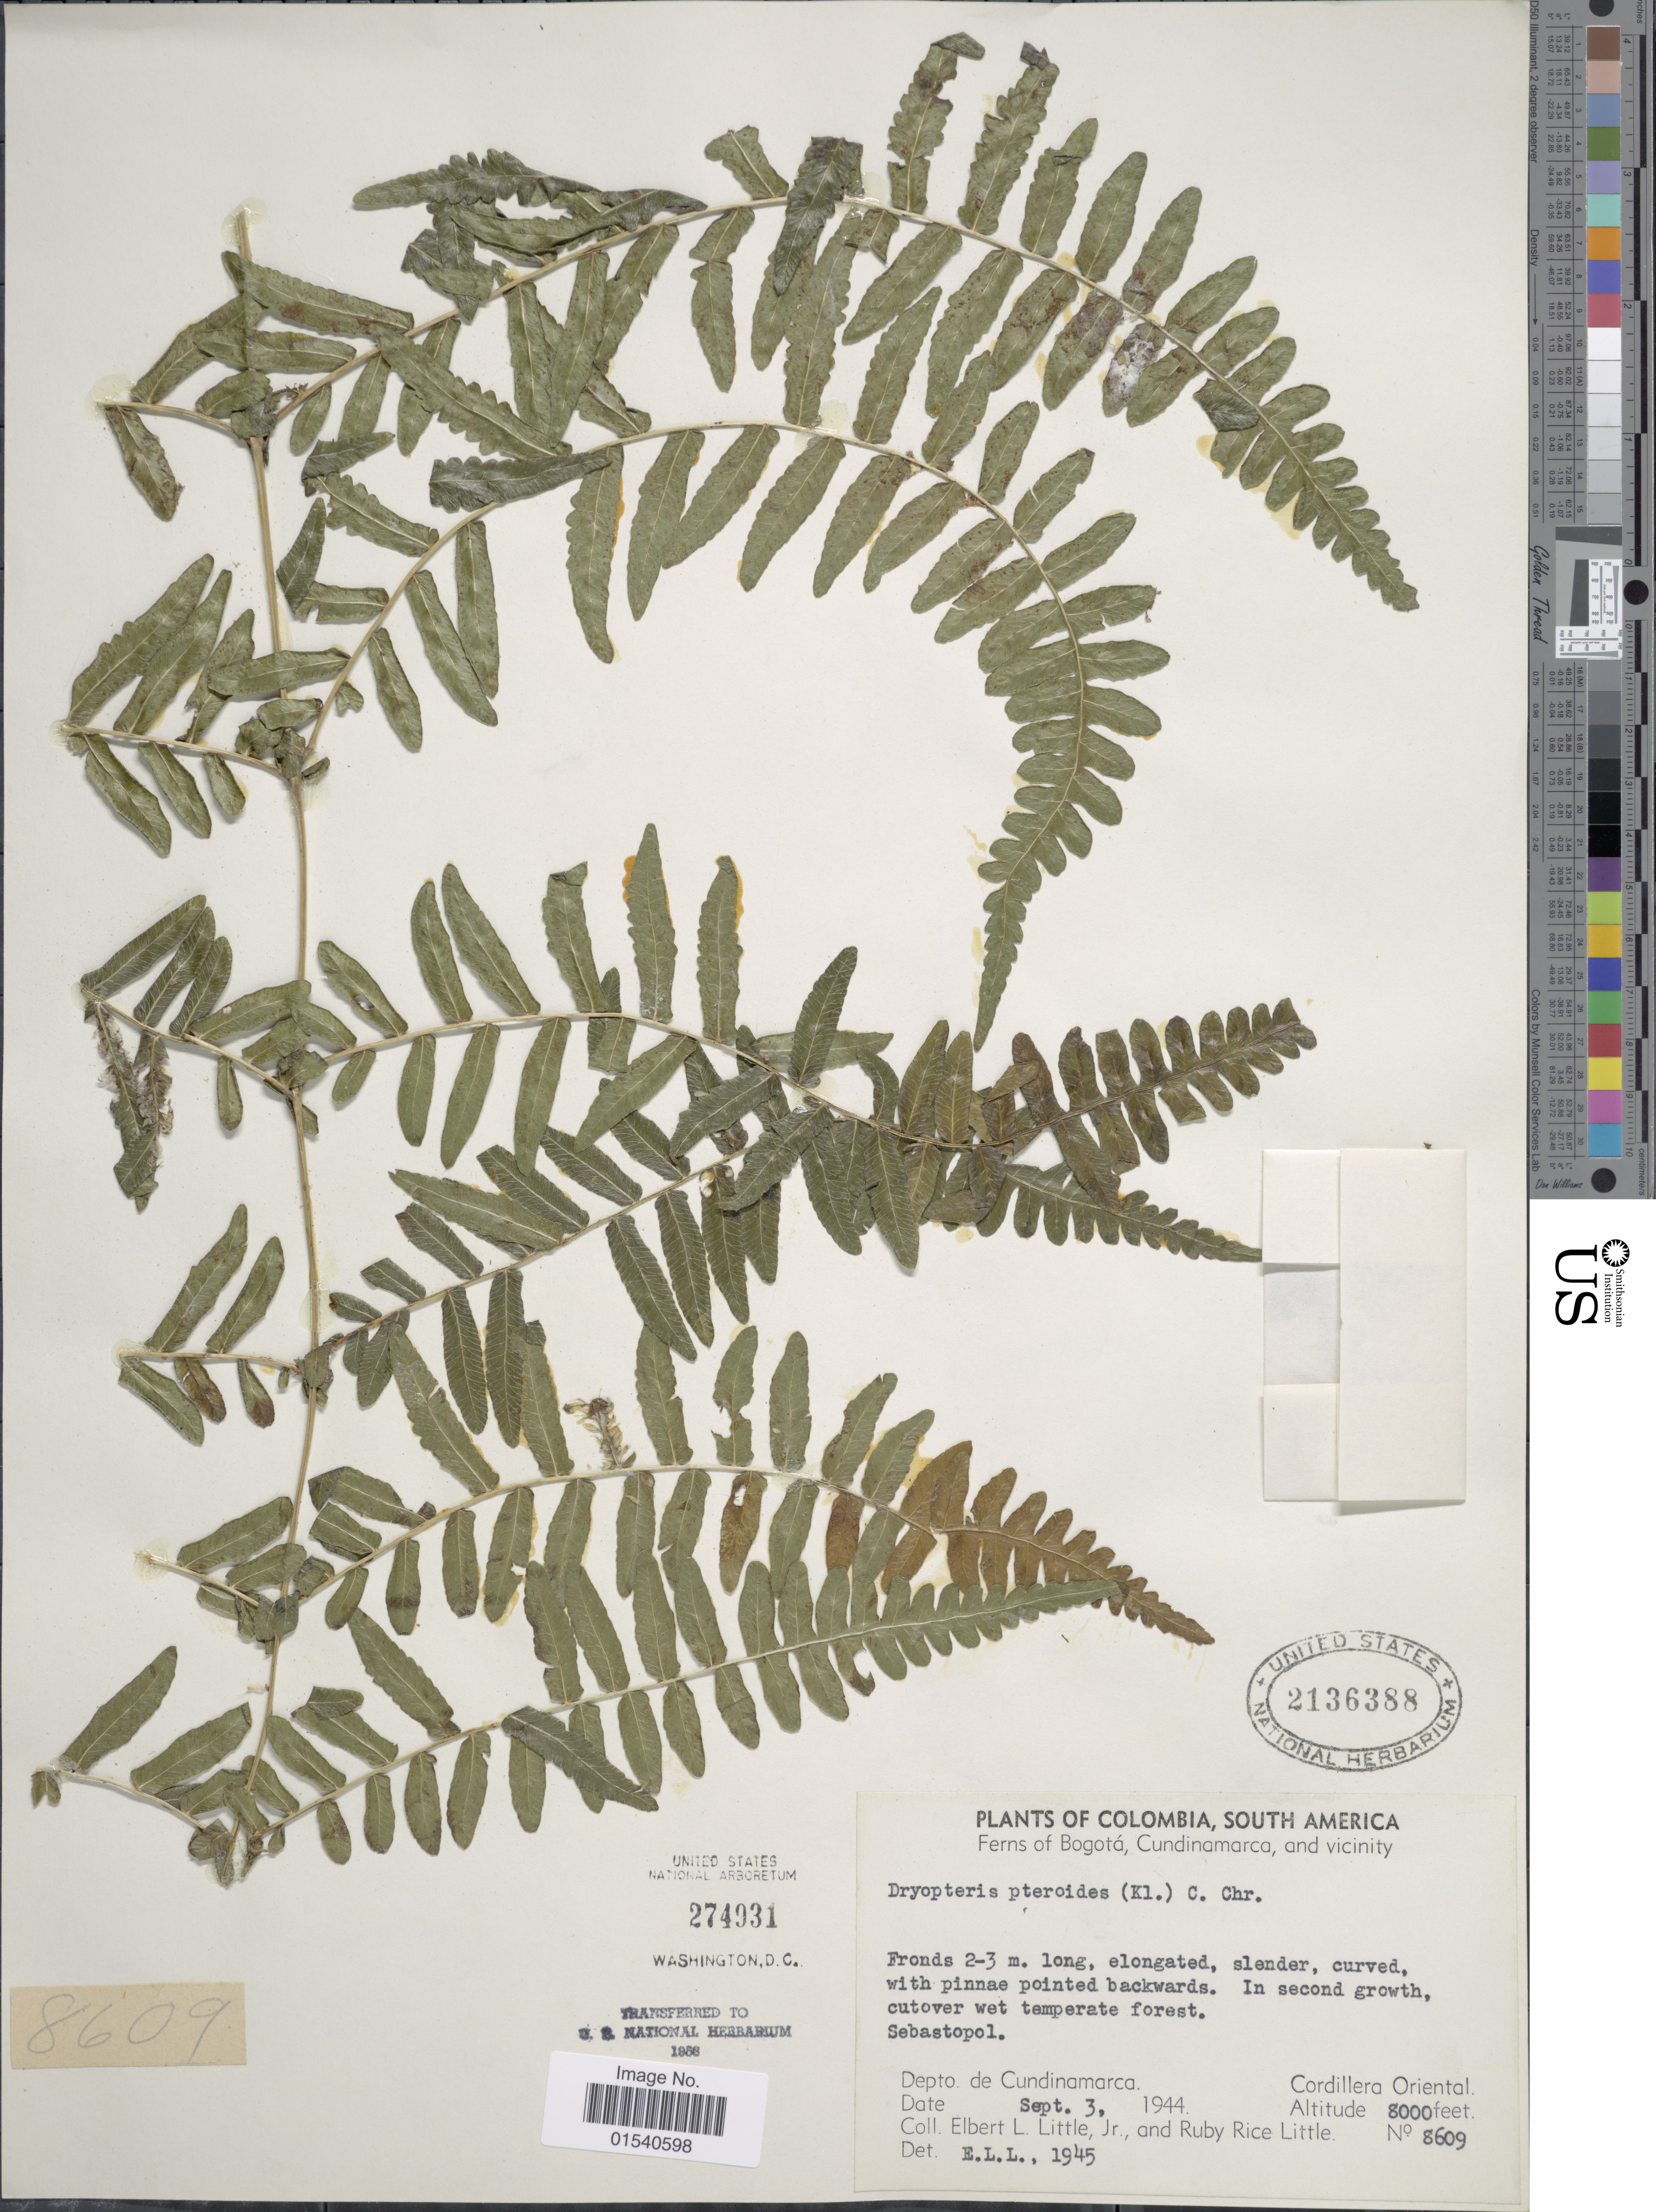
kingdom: Plantae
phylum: Tracheophyta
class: Polypodiopsida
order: Polypodiales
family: Thelypteridaceae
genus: Amauropelta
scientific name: Amauropelta pteroidea (Klotzsch) comb. nov., ined 2015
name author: (Klotzsch)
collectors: E. L. Little & R. R. Little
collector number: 8609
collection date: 1944-09-03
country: Colombia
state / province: Cundinamarca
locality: Bogotá, and vicinity, Sebastopol, Depto de Cundinamarca, Cordillera Oriental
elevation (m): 2438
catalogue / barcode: US 2136388